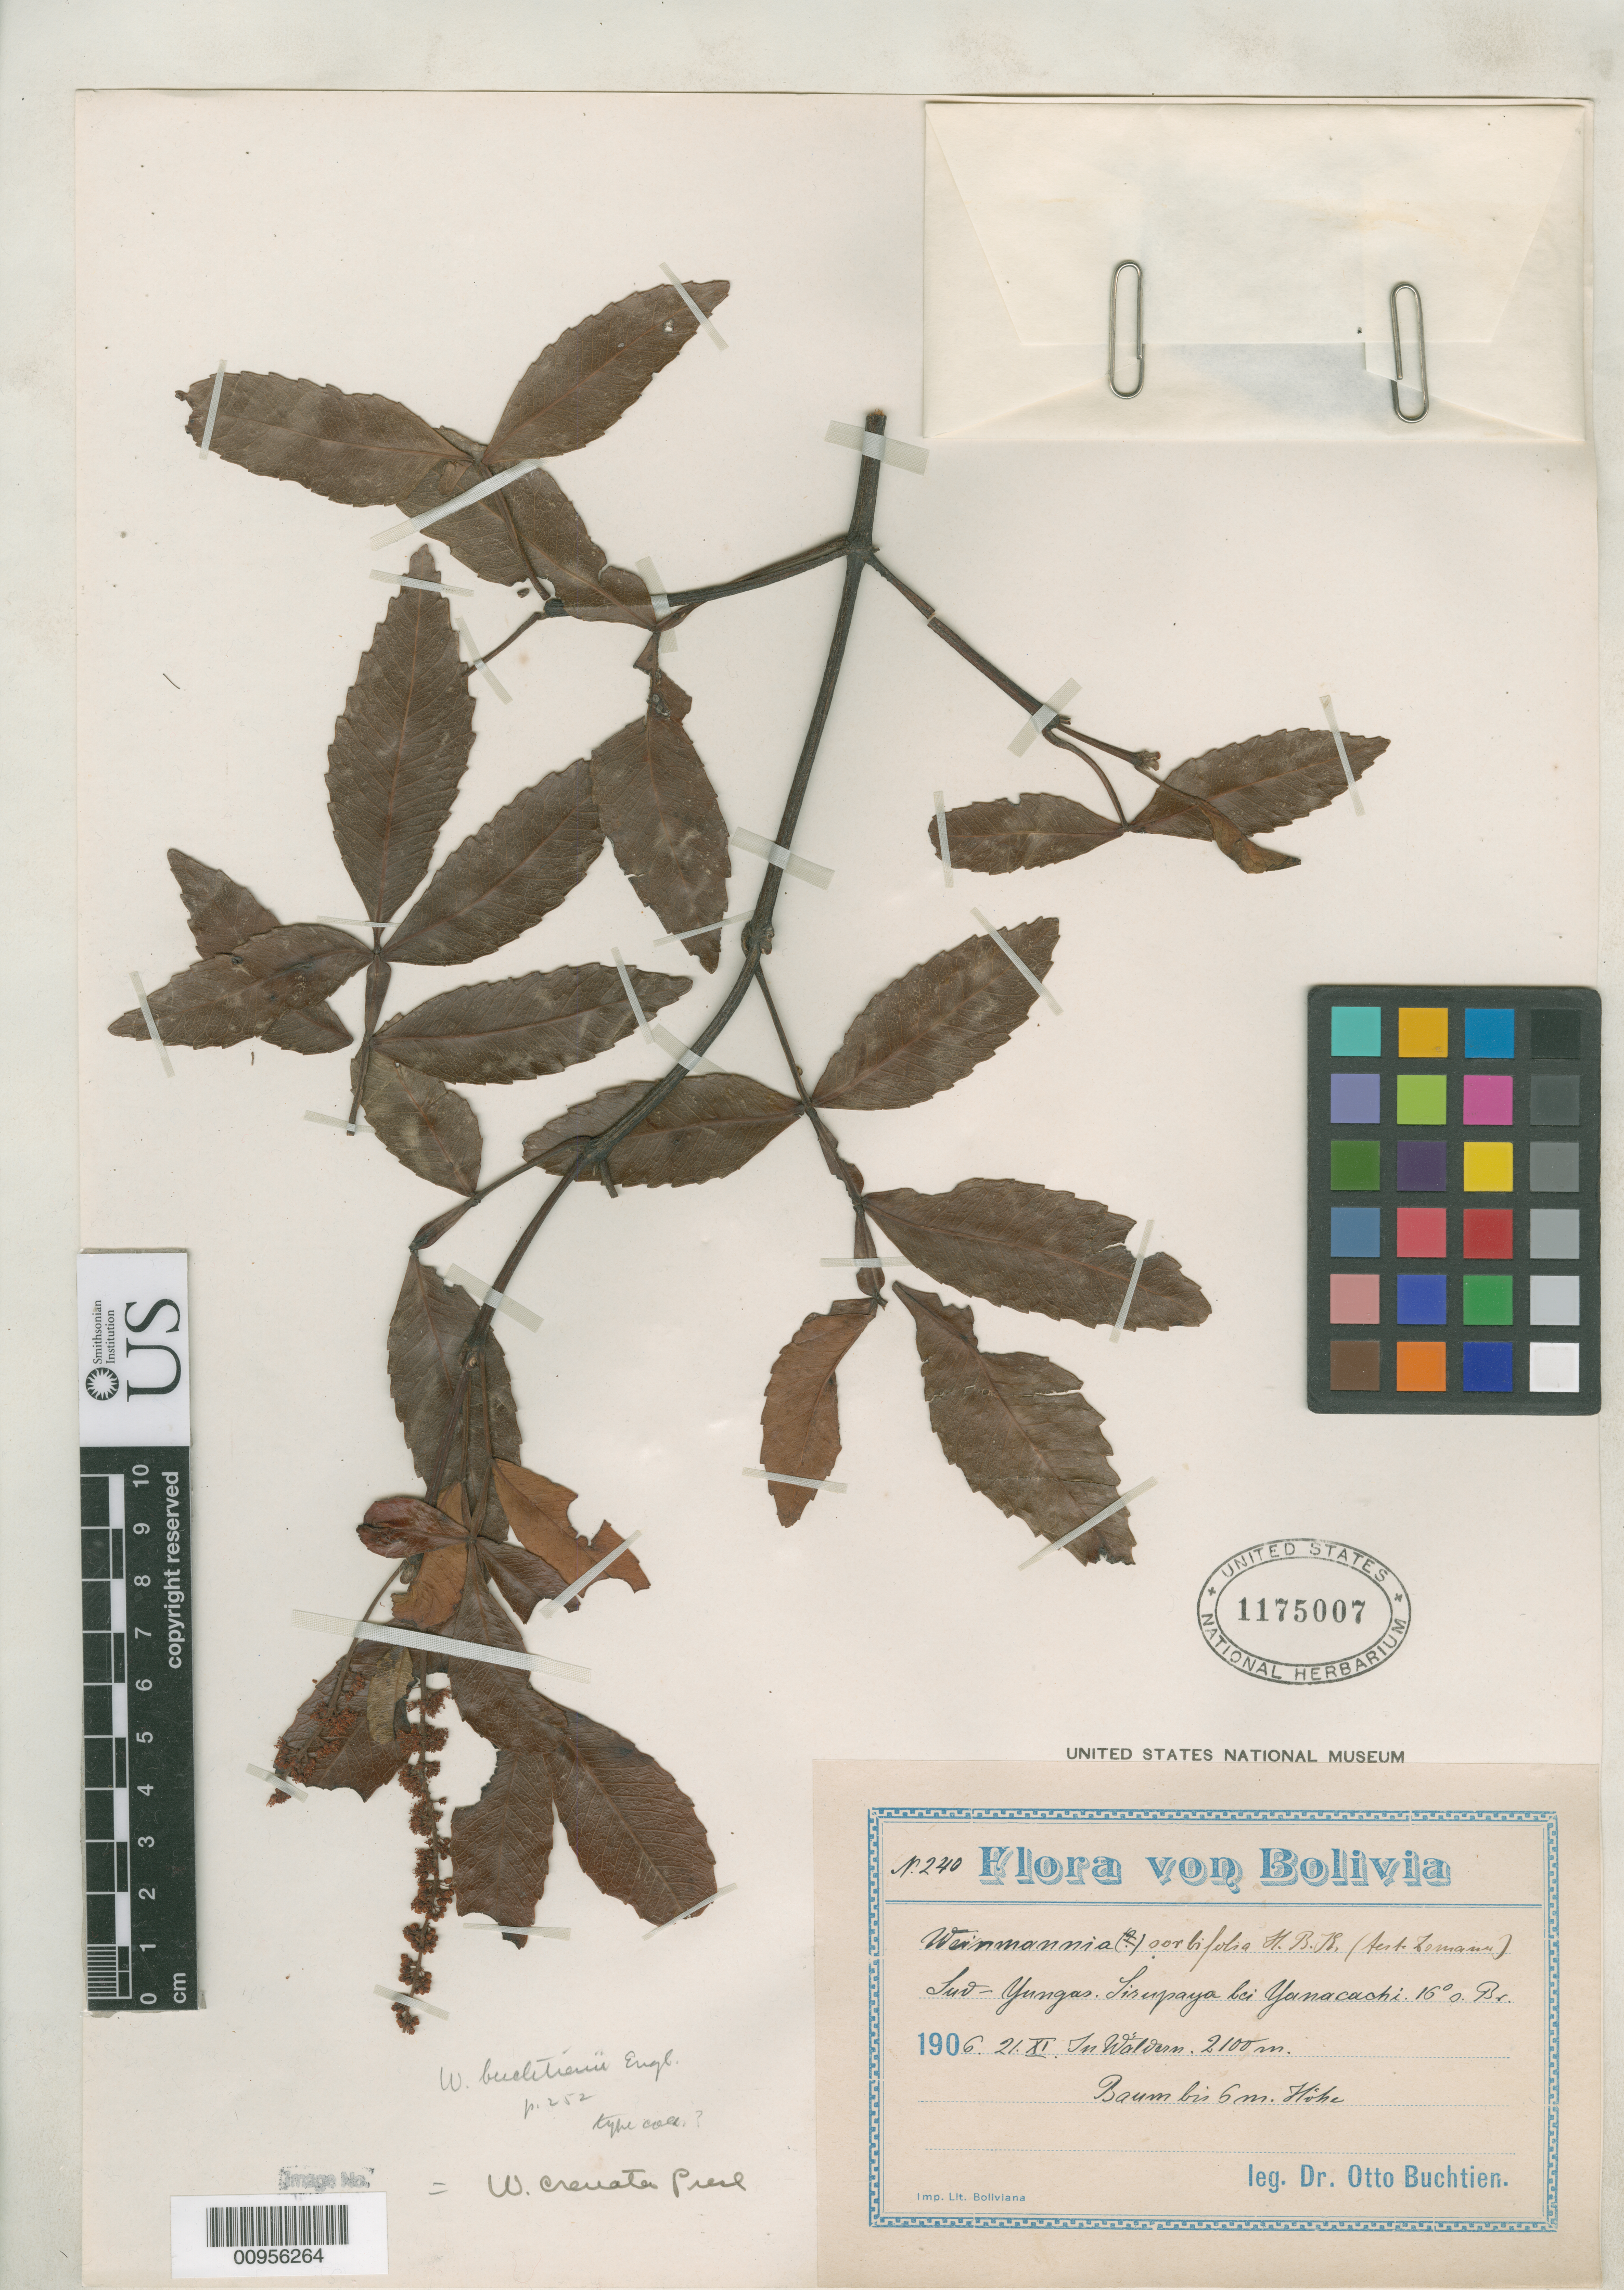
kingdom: Plantae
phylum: Tracheophyta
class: Magnoliopsida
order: Oxalidales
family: Cunoniaceae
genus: Weinmannia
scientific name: Weinmannia buchtienii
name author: Engl.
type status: Possible Type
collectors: O. Buchtien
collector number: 240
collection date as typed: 21 Nov 1906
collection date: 1906-11-21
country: Bolivia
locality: Sud-Yungas. Tirupaya bei Yanacachi.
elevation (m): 2100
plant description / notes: Type cited without collection number or locality.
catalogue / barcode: US 1175007